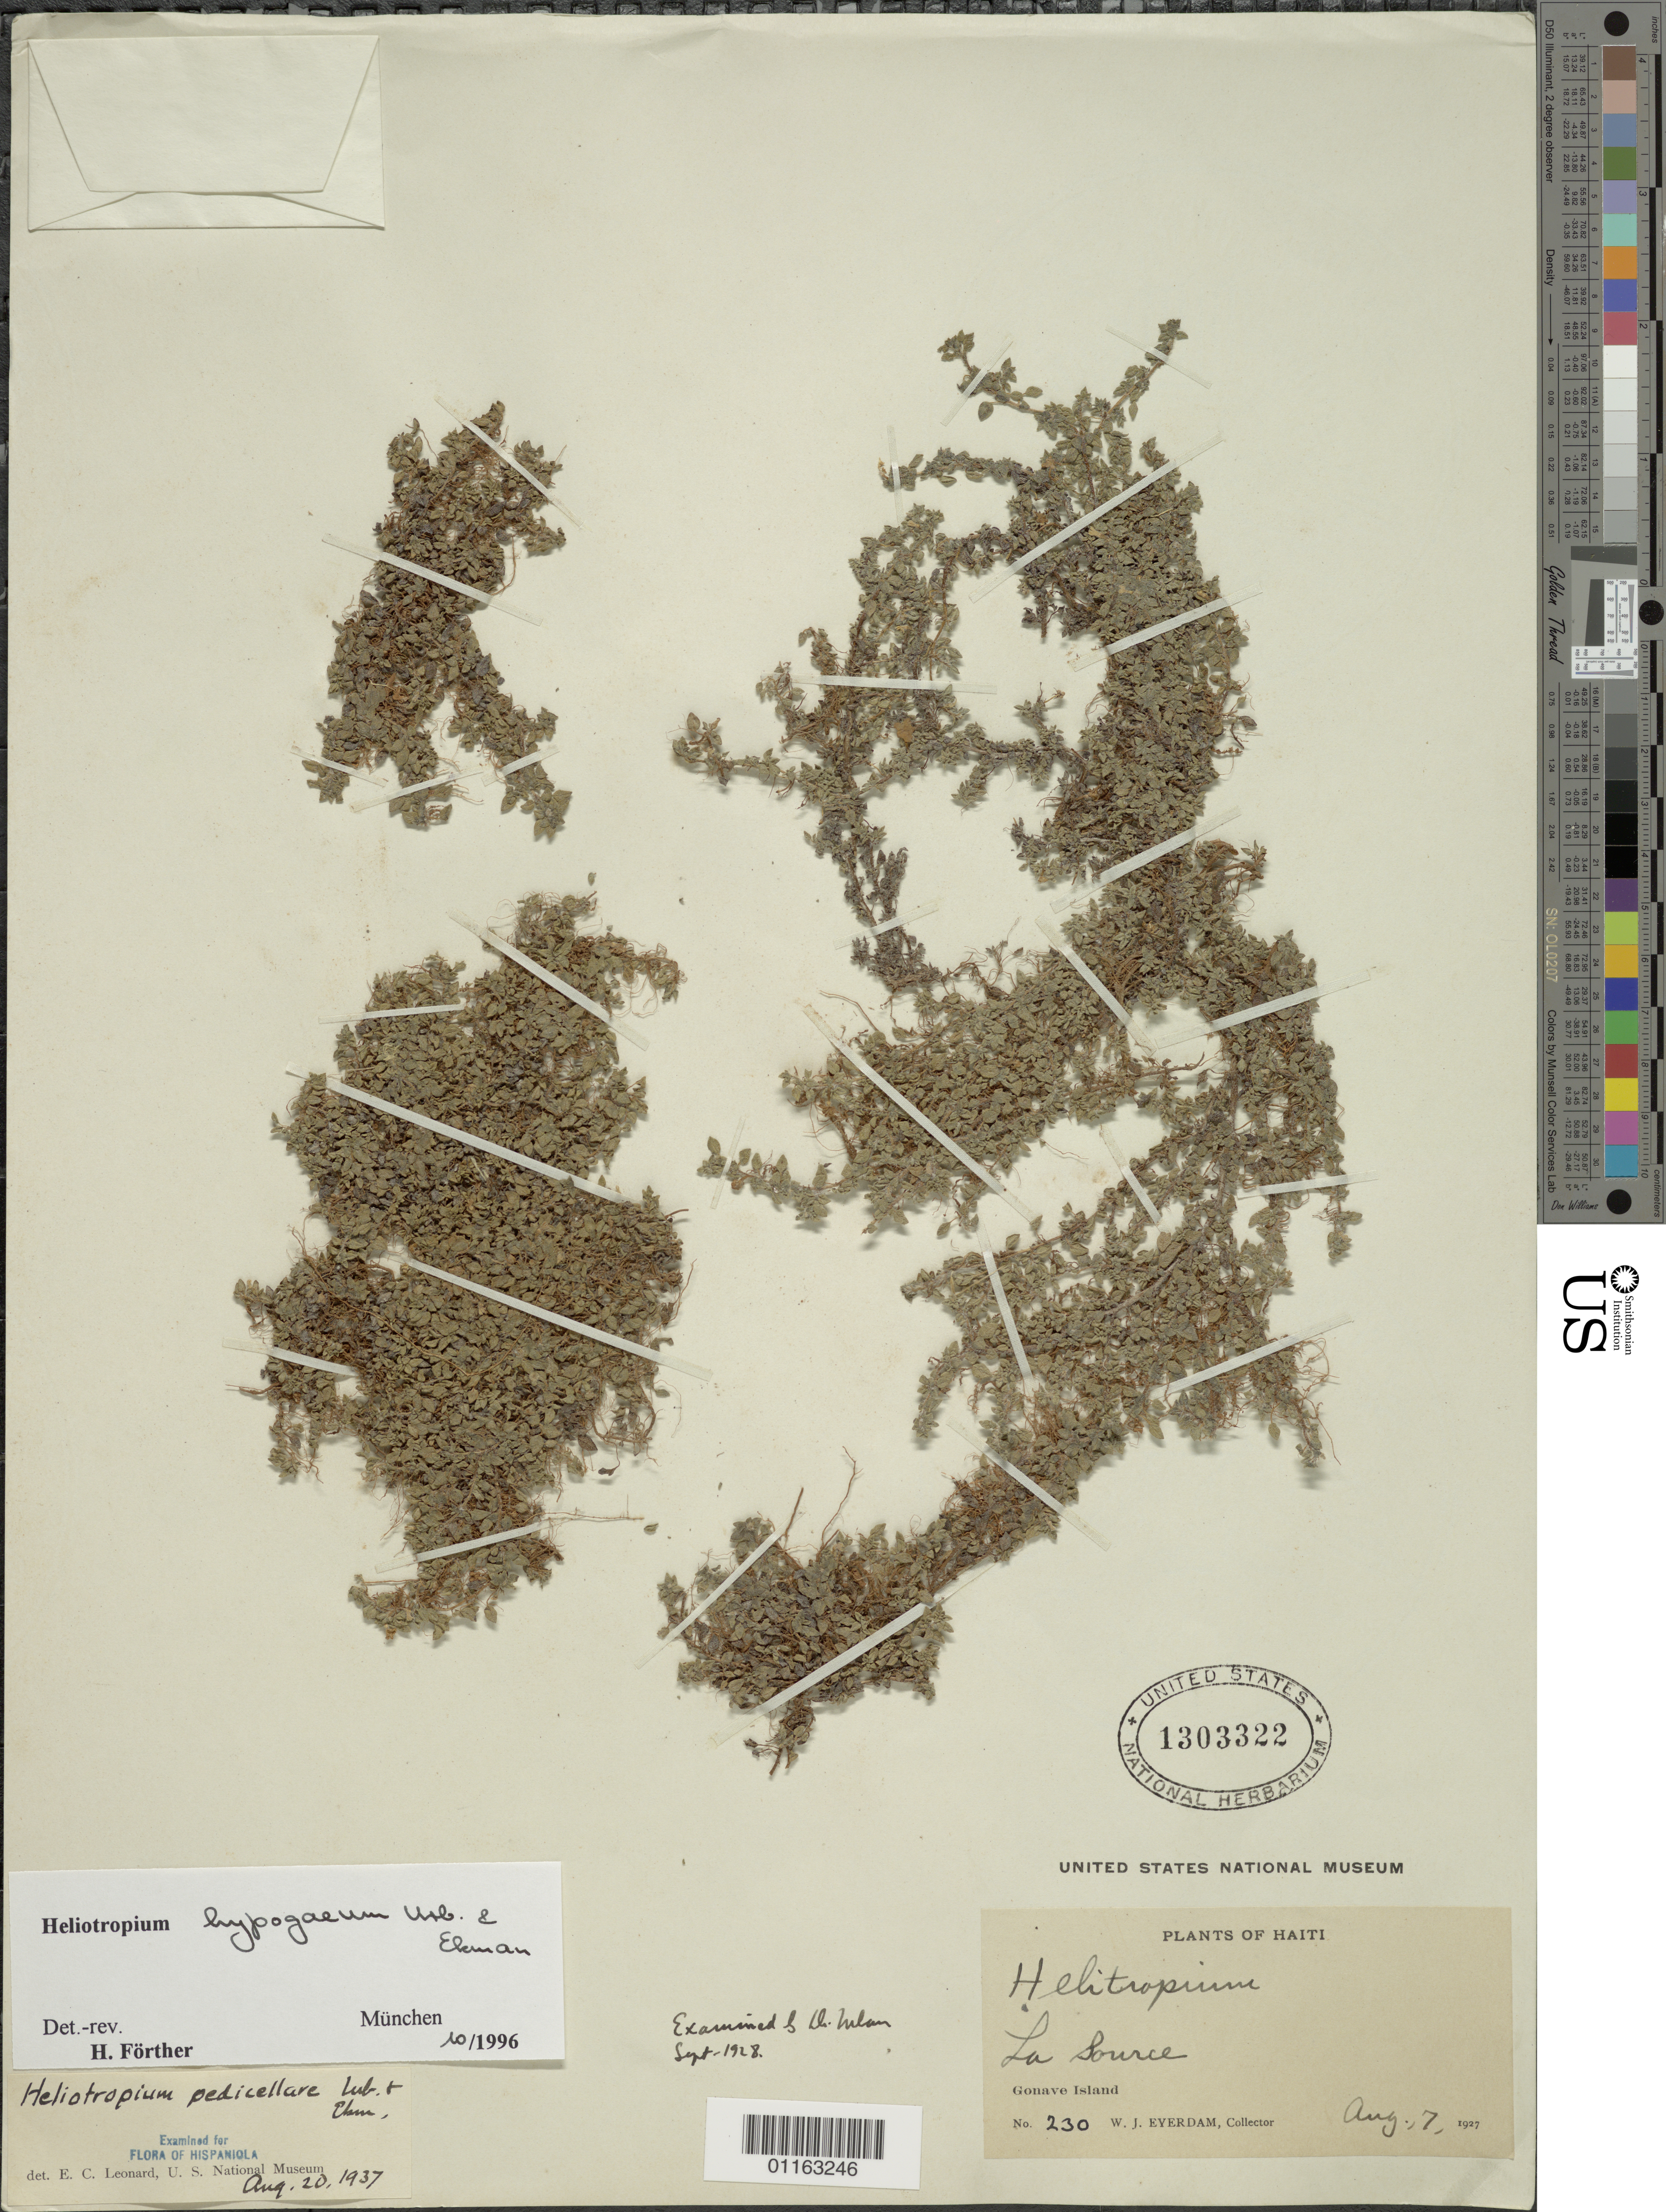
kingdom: Plantae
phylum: Tracheophyta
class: Magnoliopsida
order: Boraginales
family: Heliotropiaceae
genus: Heliotropium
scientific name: Heliotropium hypogaeum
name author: Urb. & Ekman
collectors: W. J. Eyerdam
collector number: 230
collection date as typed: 07 Aug 1927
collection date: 1927-08-07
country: Haiti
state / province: Óuest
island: Île de la Gonâve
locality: La Source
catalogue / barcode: US 1303322